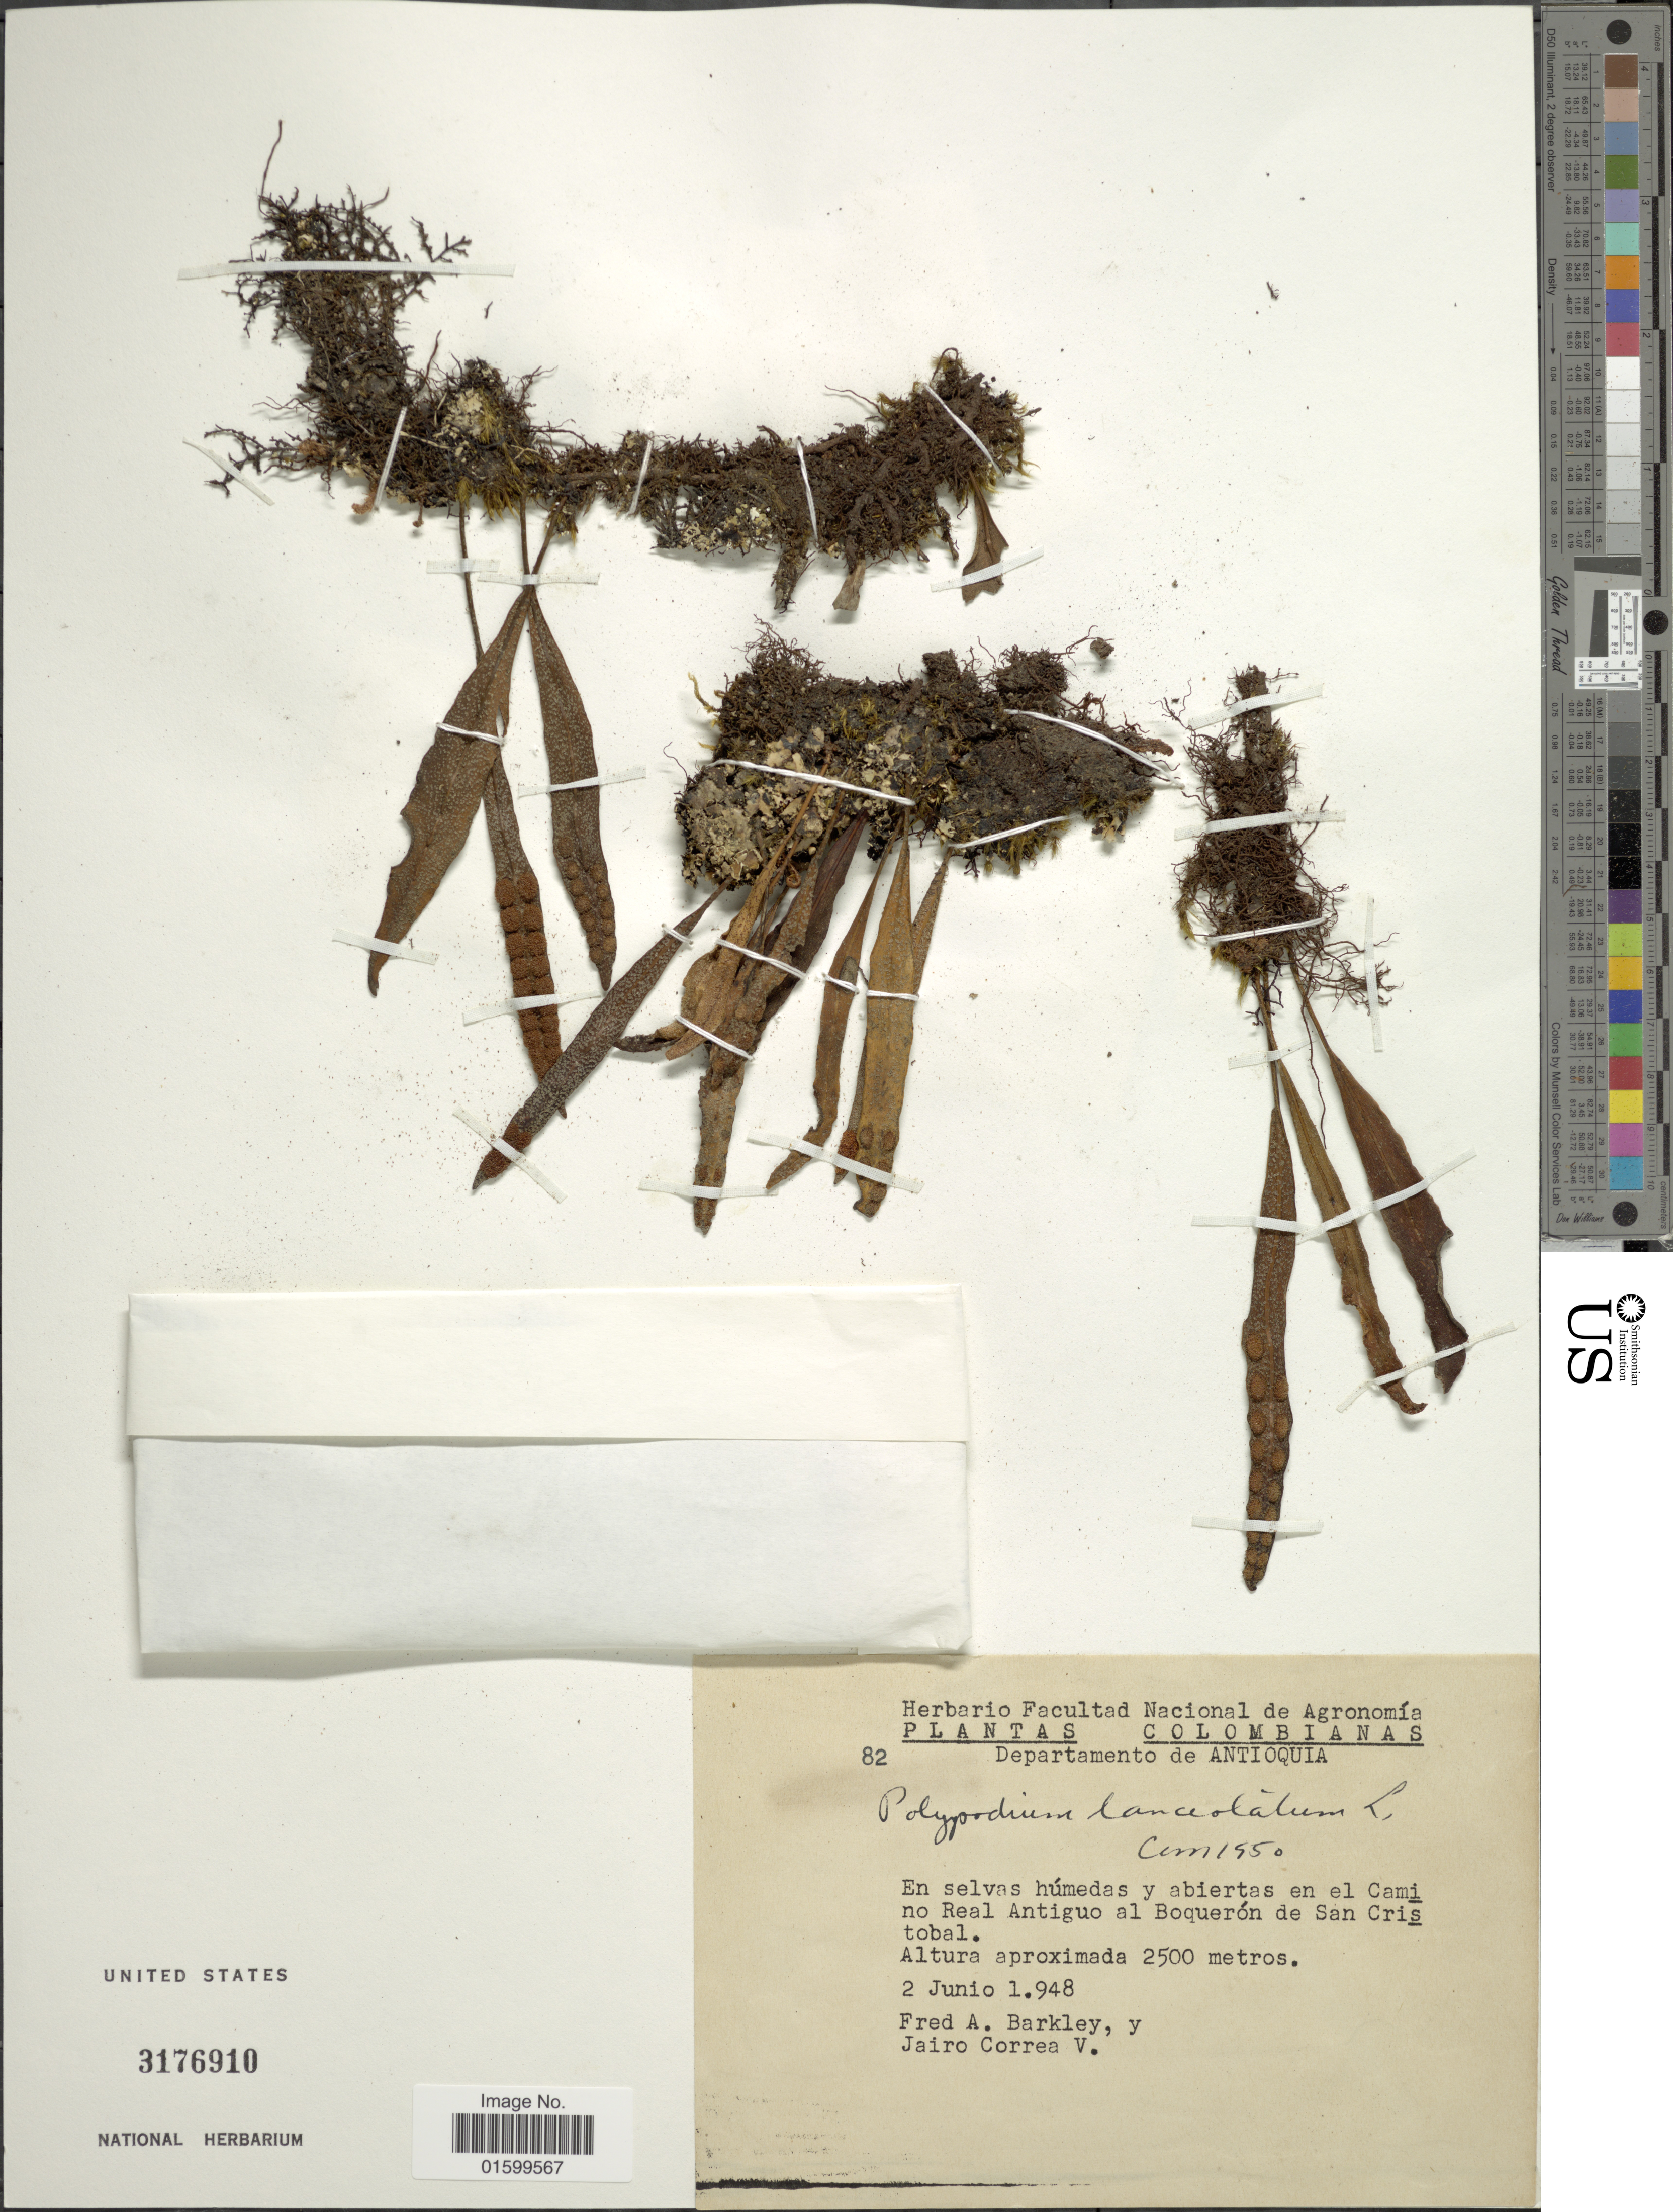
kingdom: Plantae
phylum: Tracheophyta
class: Polypodiopsida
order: Polypodiales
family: Polypodiaceae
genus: Pleopeltis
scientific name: Pleopeltis macrocarpa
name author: (Bory ex Willd.) Kaulf.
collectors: F. A. Barkley & J. Correa V.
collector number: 82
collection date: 1948-06-02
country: Colombia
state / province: Antioquia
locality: Departamento de Antioquia, en el Cami no Real Antiguo al Boqueron de San Cristobal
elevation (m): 2500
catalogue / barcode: US 3176910